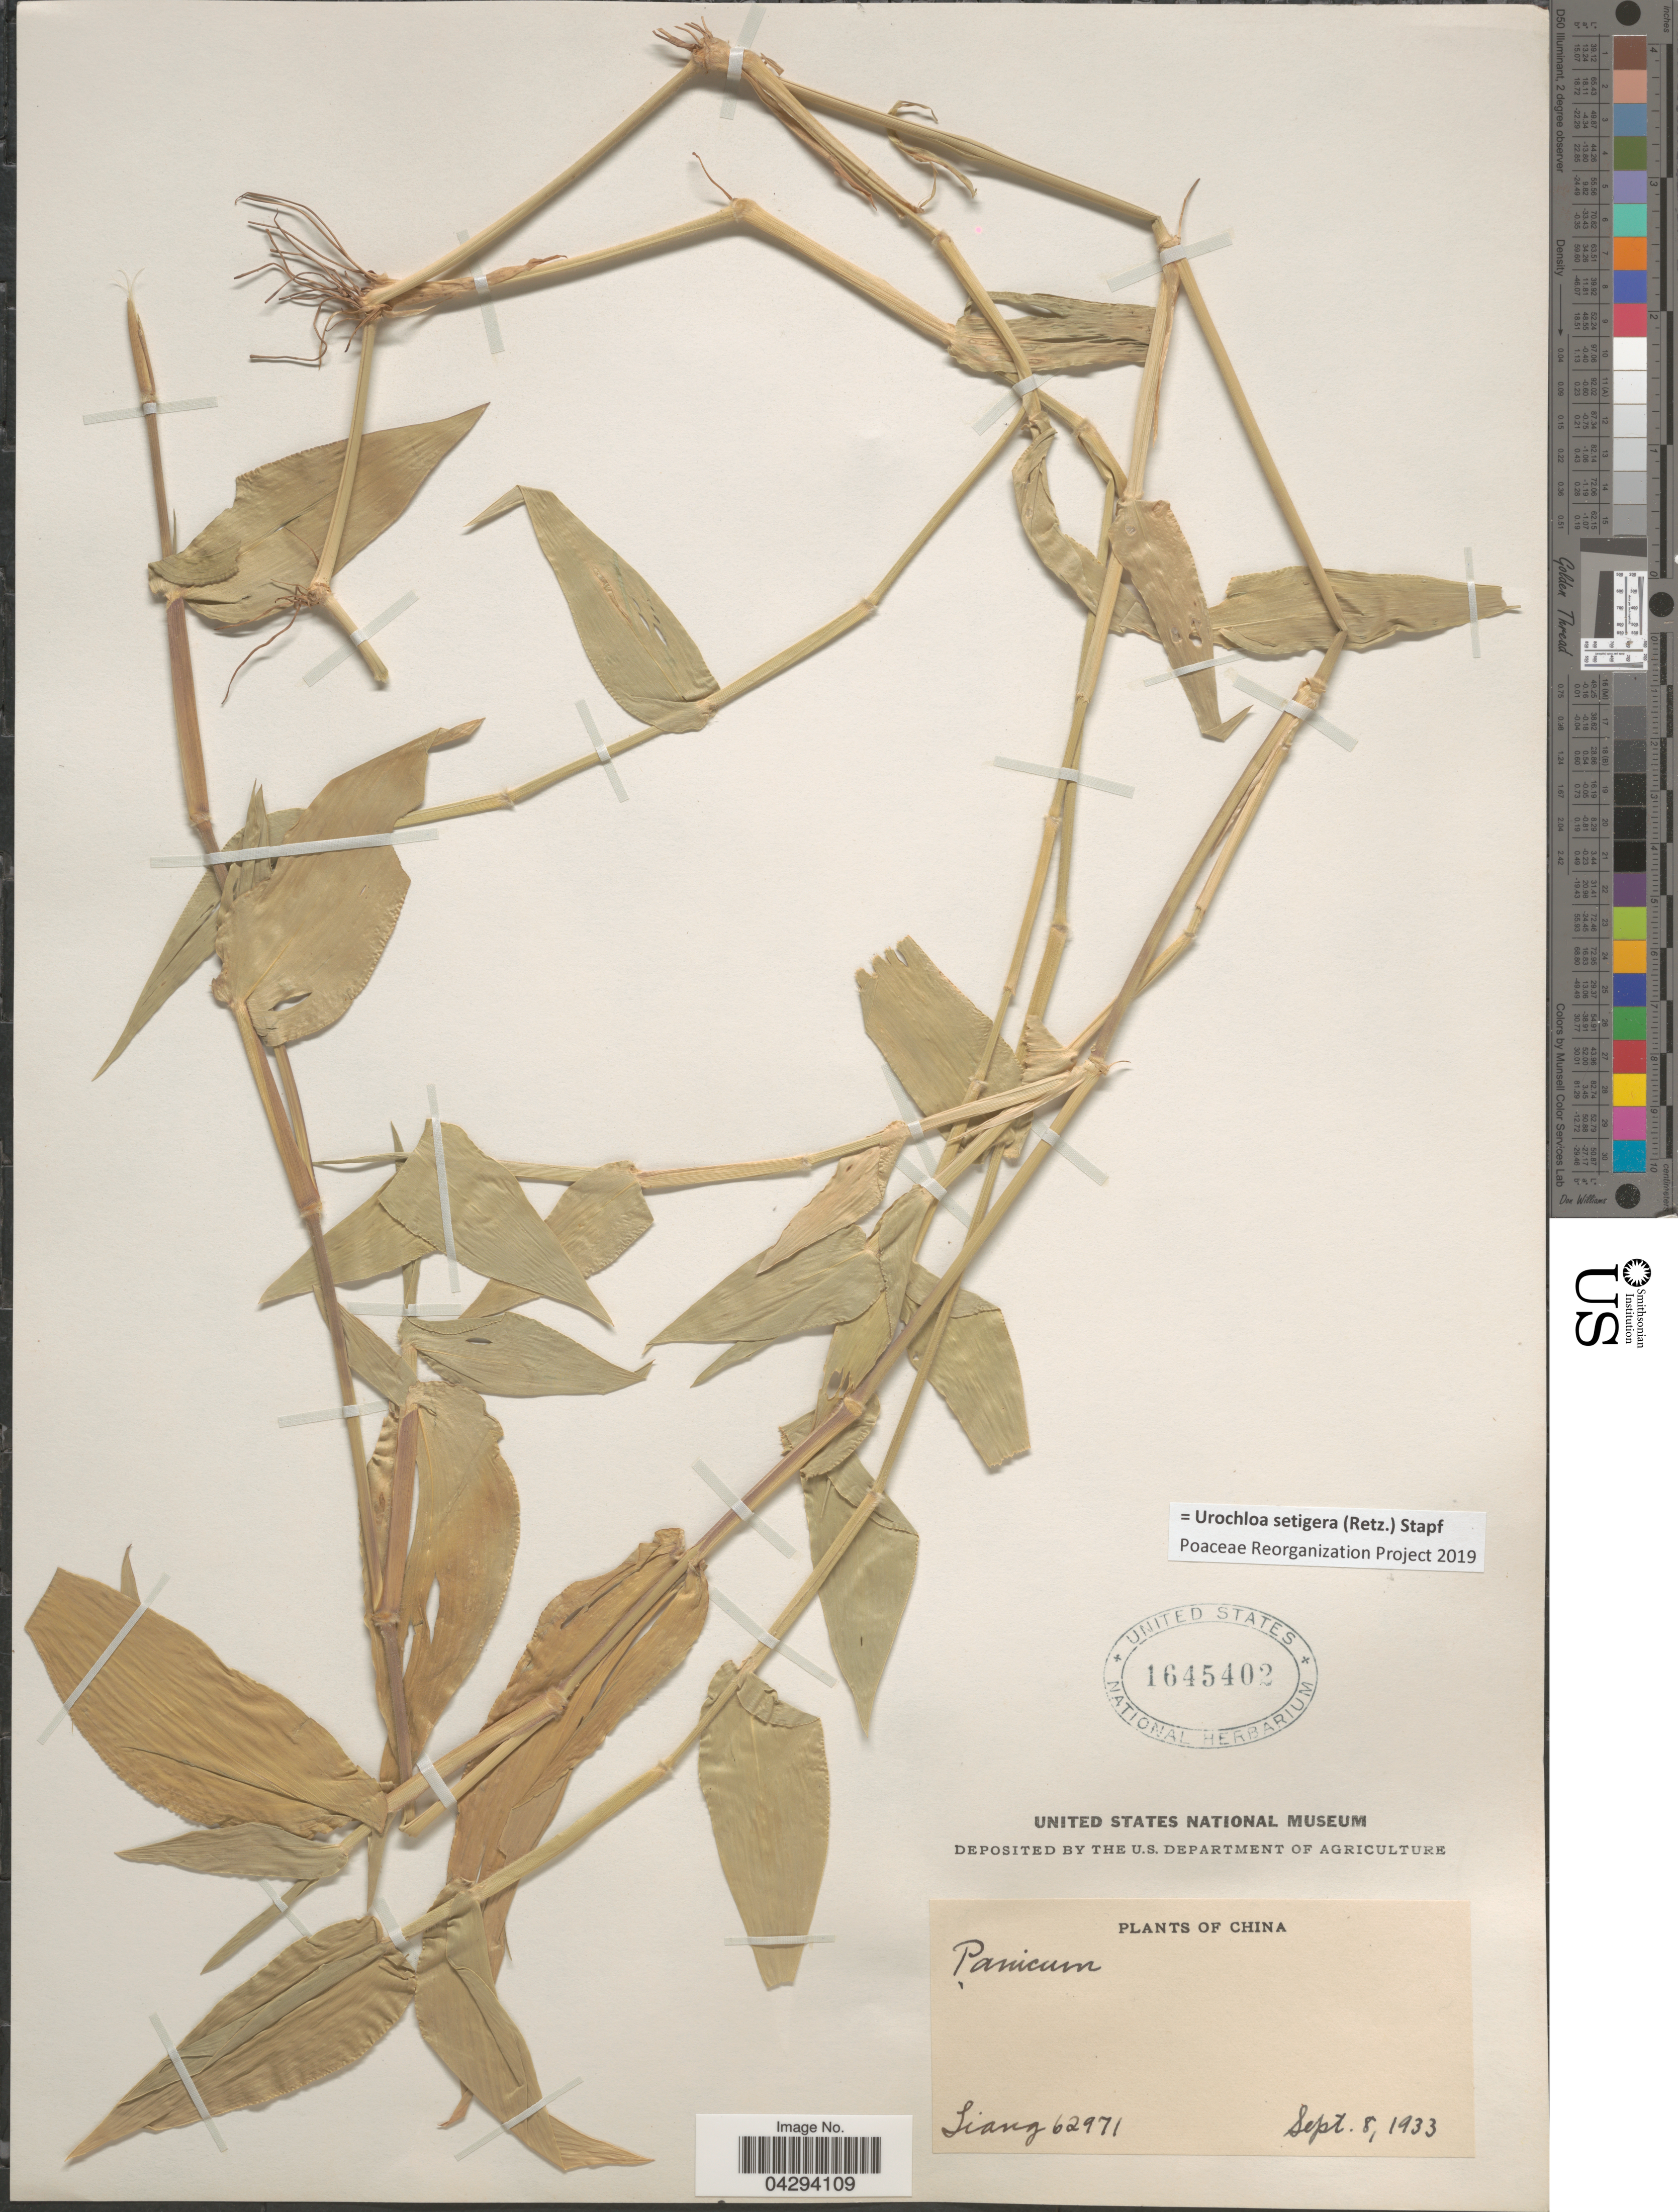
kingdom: Plantae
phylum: Tracheophyta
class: Liliopsida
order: Poales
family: Poaceae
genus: Urochloa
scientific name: Urochloa setigera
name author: (Retz.) Stapf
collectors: -. Liang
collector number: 62971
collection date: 1933-09-08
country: China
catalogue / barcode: US 1645402